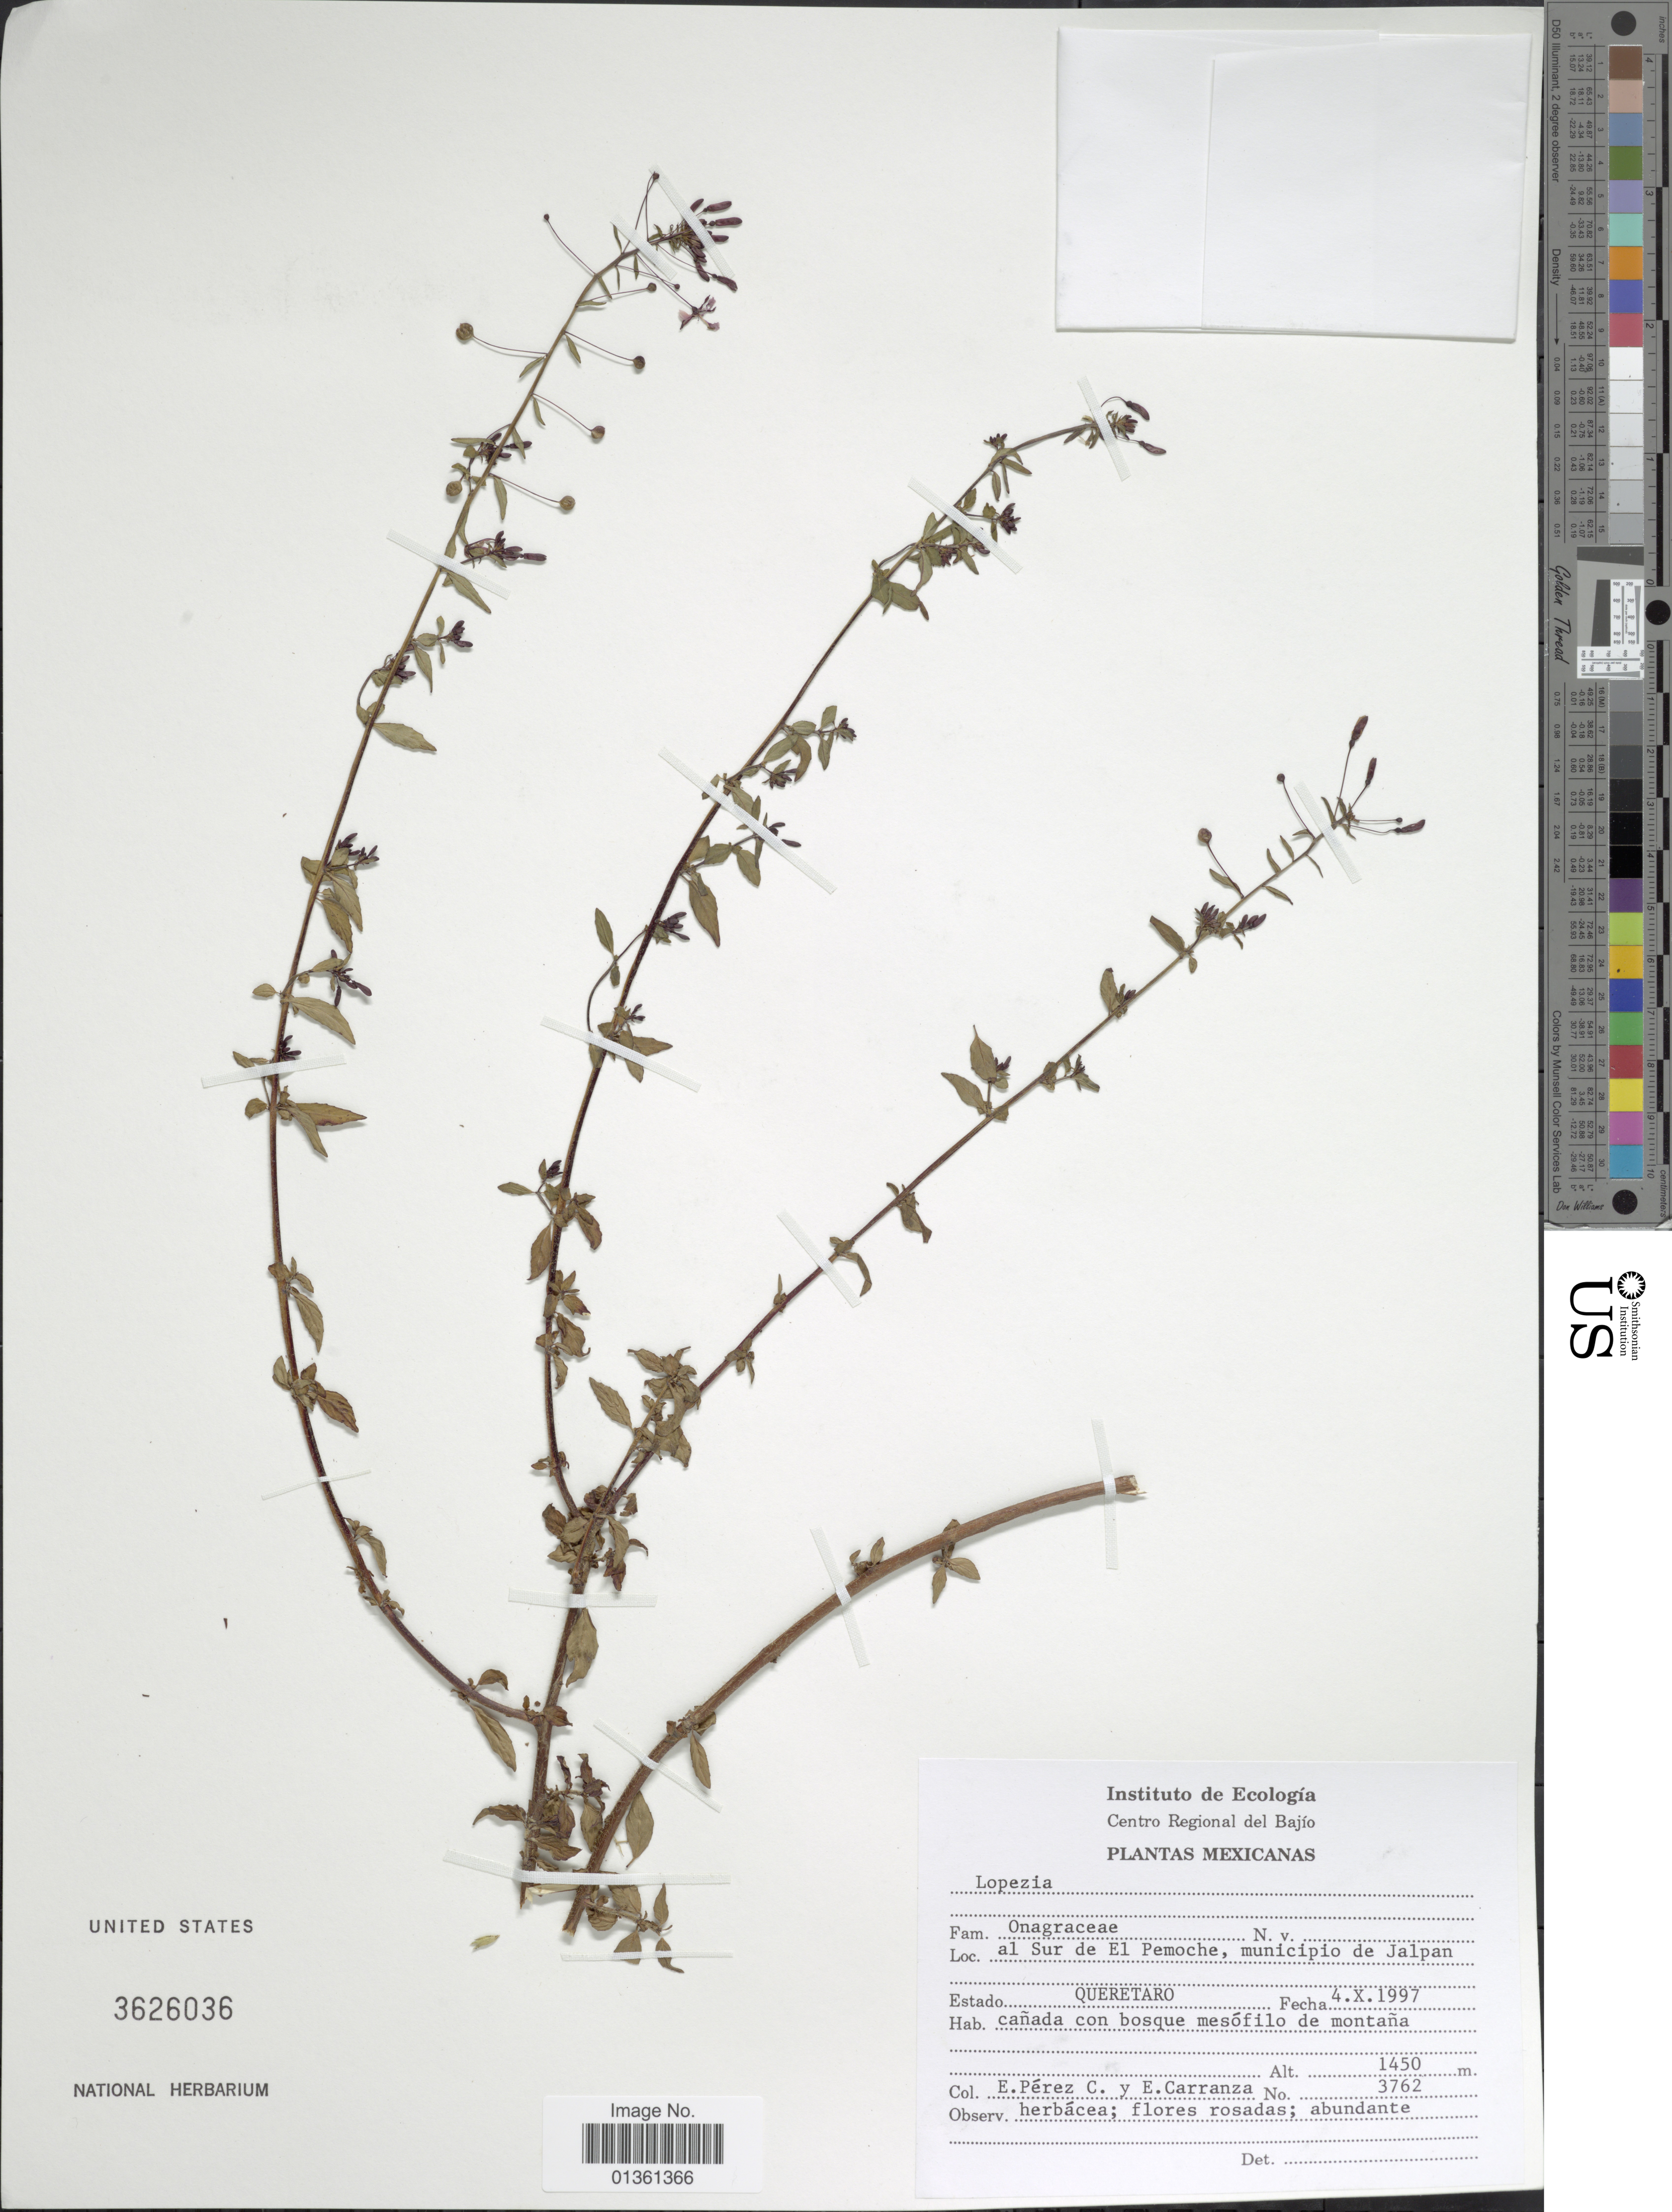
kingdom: Plantae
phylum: Tracheophyta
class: Magnoliopsida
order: Myrtales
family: Onagraceae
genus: Lopezia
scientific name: Lopezia sp.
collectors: E. Pérez C. & E. Carranza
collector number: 3762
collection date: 1997-10-04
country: Mexico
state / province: Querétaro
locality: Al Sur de El Pemoche, municipio de Jalpan.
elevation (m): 1450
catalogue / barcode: US 3626036